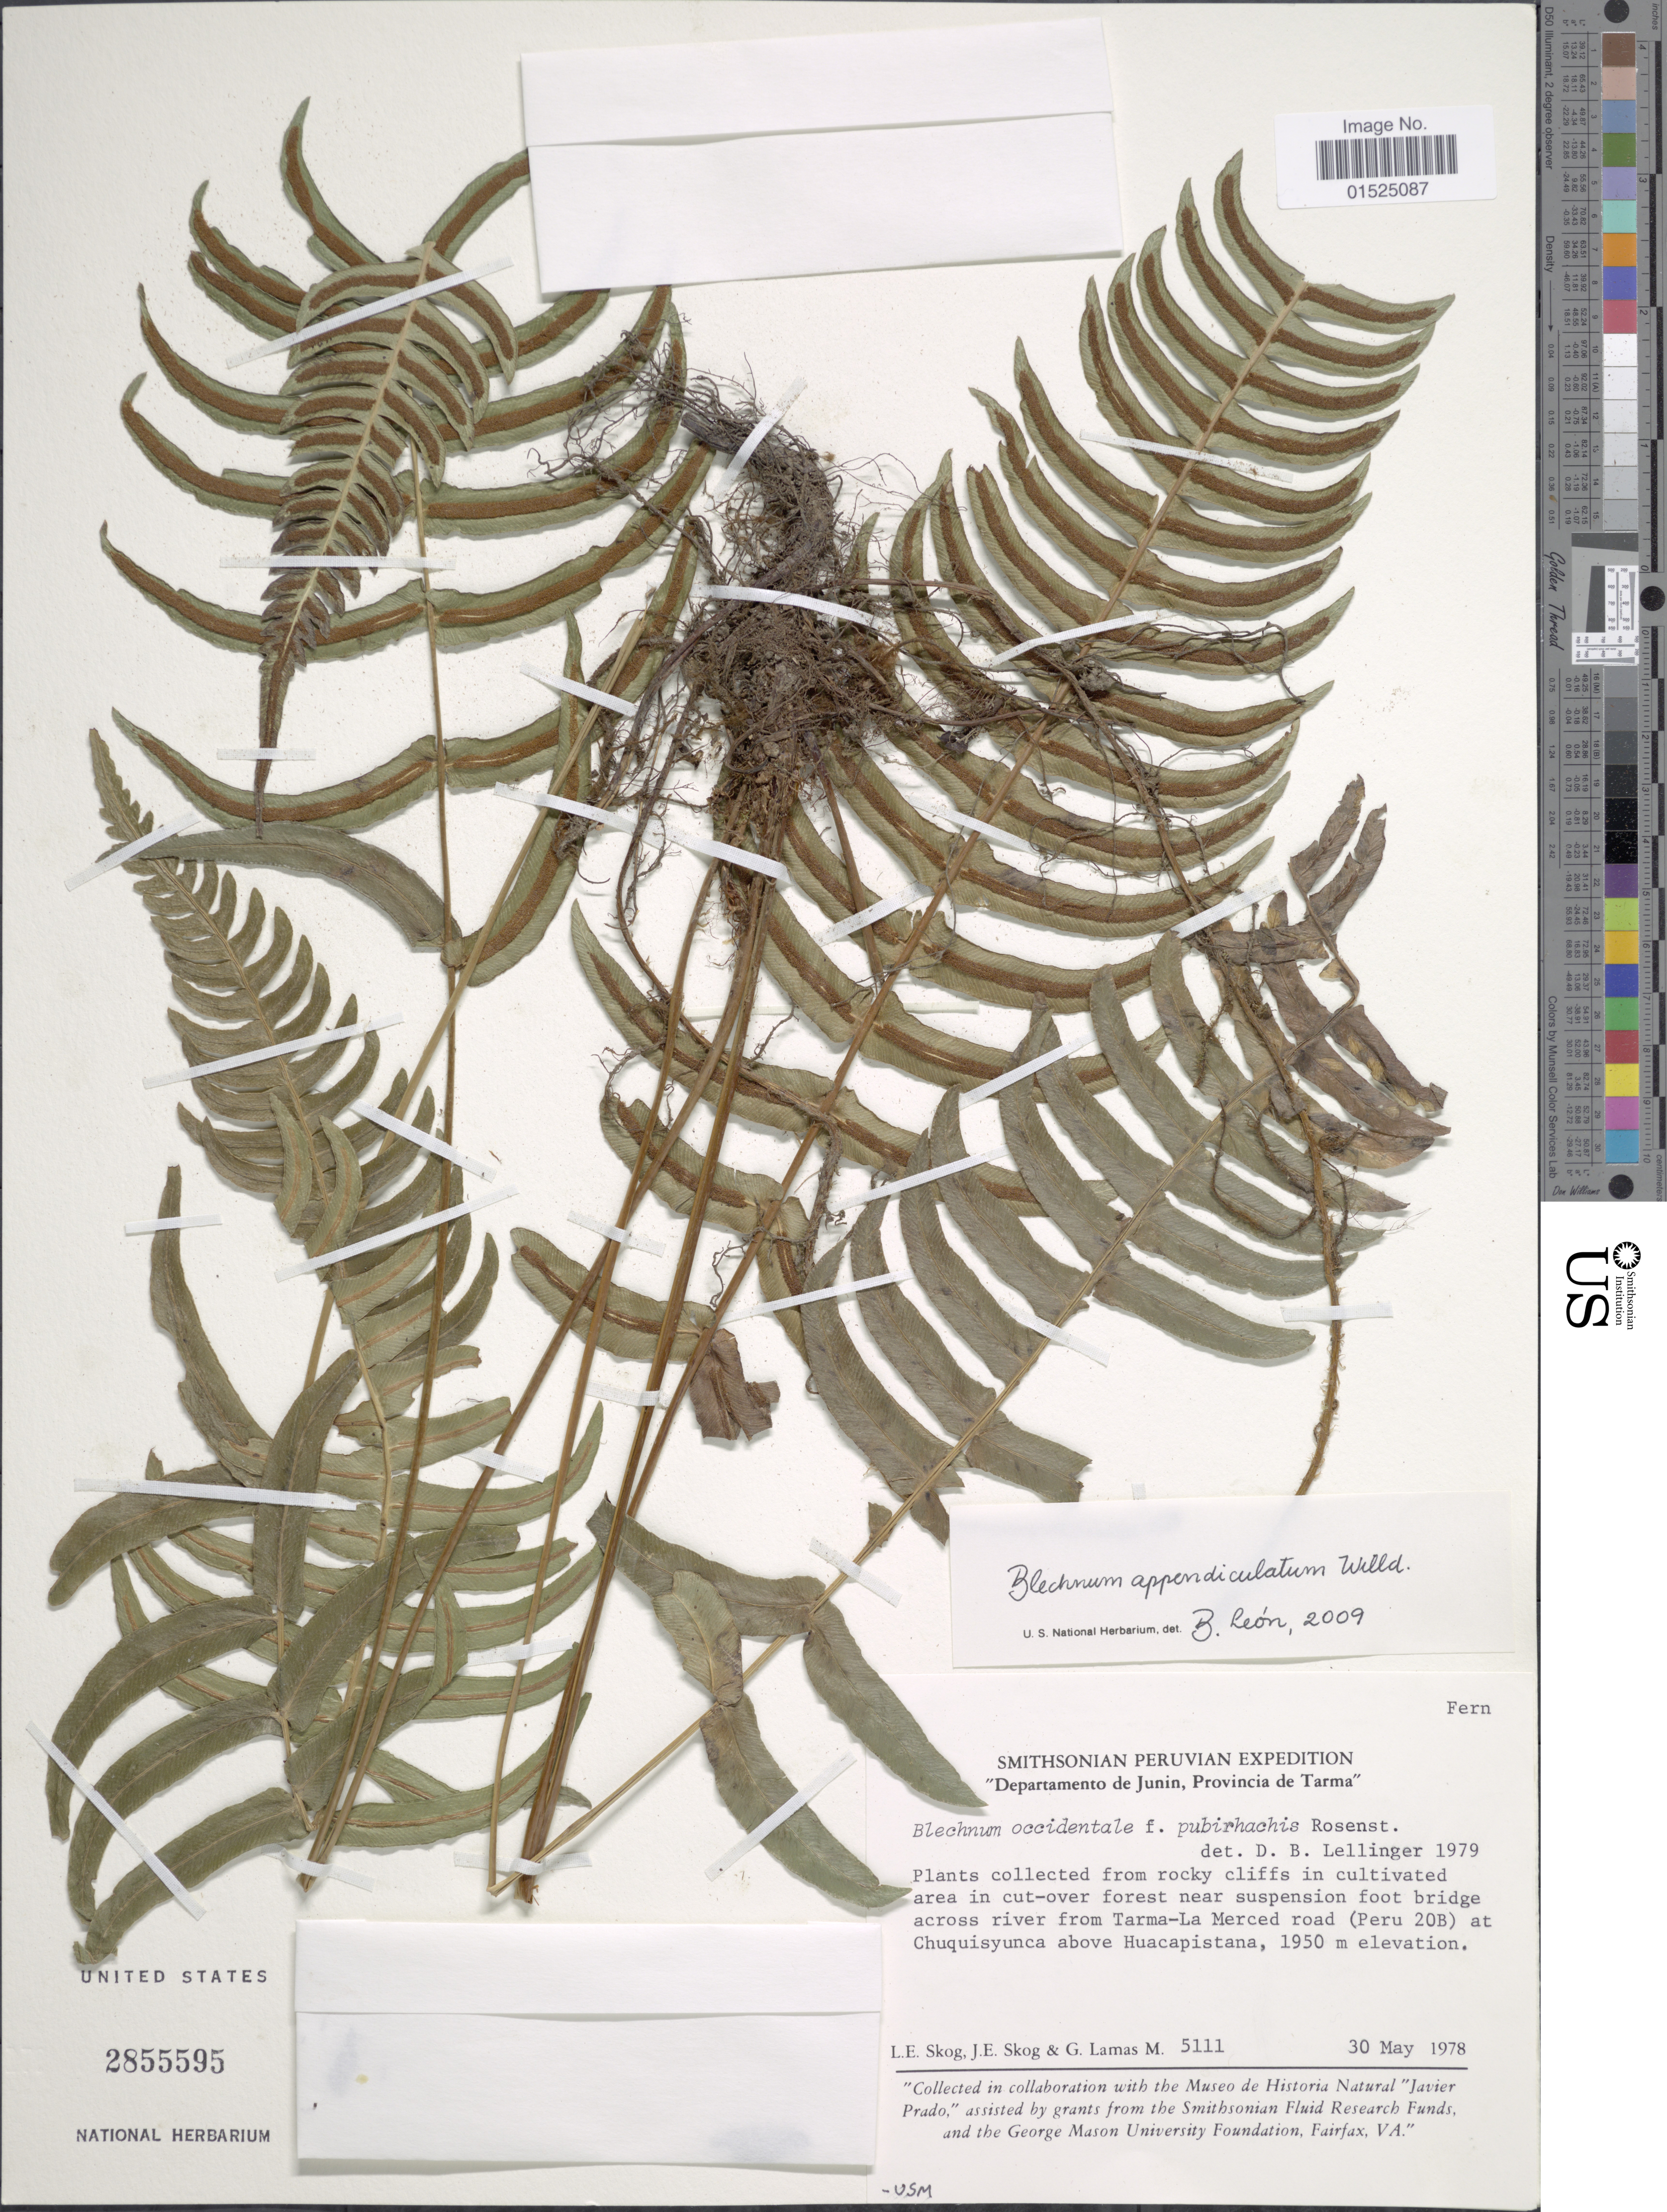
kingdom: Plantae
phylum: Tracheophyta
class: Polypodiopsida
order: Polypodiales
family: Blechnaceae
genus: Blechnum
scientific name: Blechnum appendiculatum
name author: Willd.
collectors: L. E. Skog, J. E. Skog & G. Lamas M.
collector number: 5111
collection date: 1978-05-30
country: Peru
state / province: Junín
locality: Provincia de Tarma, plants collected from rocky cliffs in cultivated area in cut -over forest near suspension foot bridge across river from Tarma- La Merced road (peru 20B) at Chuquisyunca above Huacapistana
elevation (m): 1950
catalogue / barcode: US 2855595